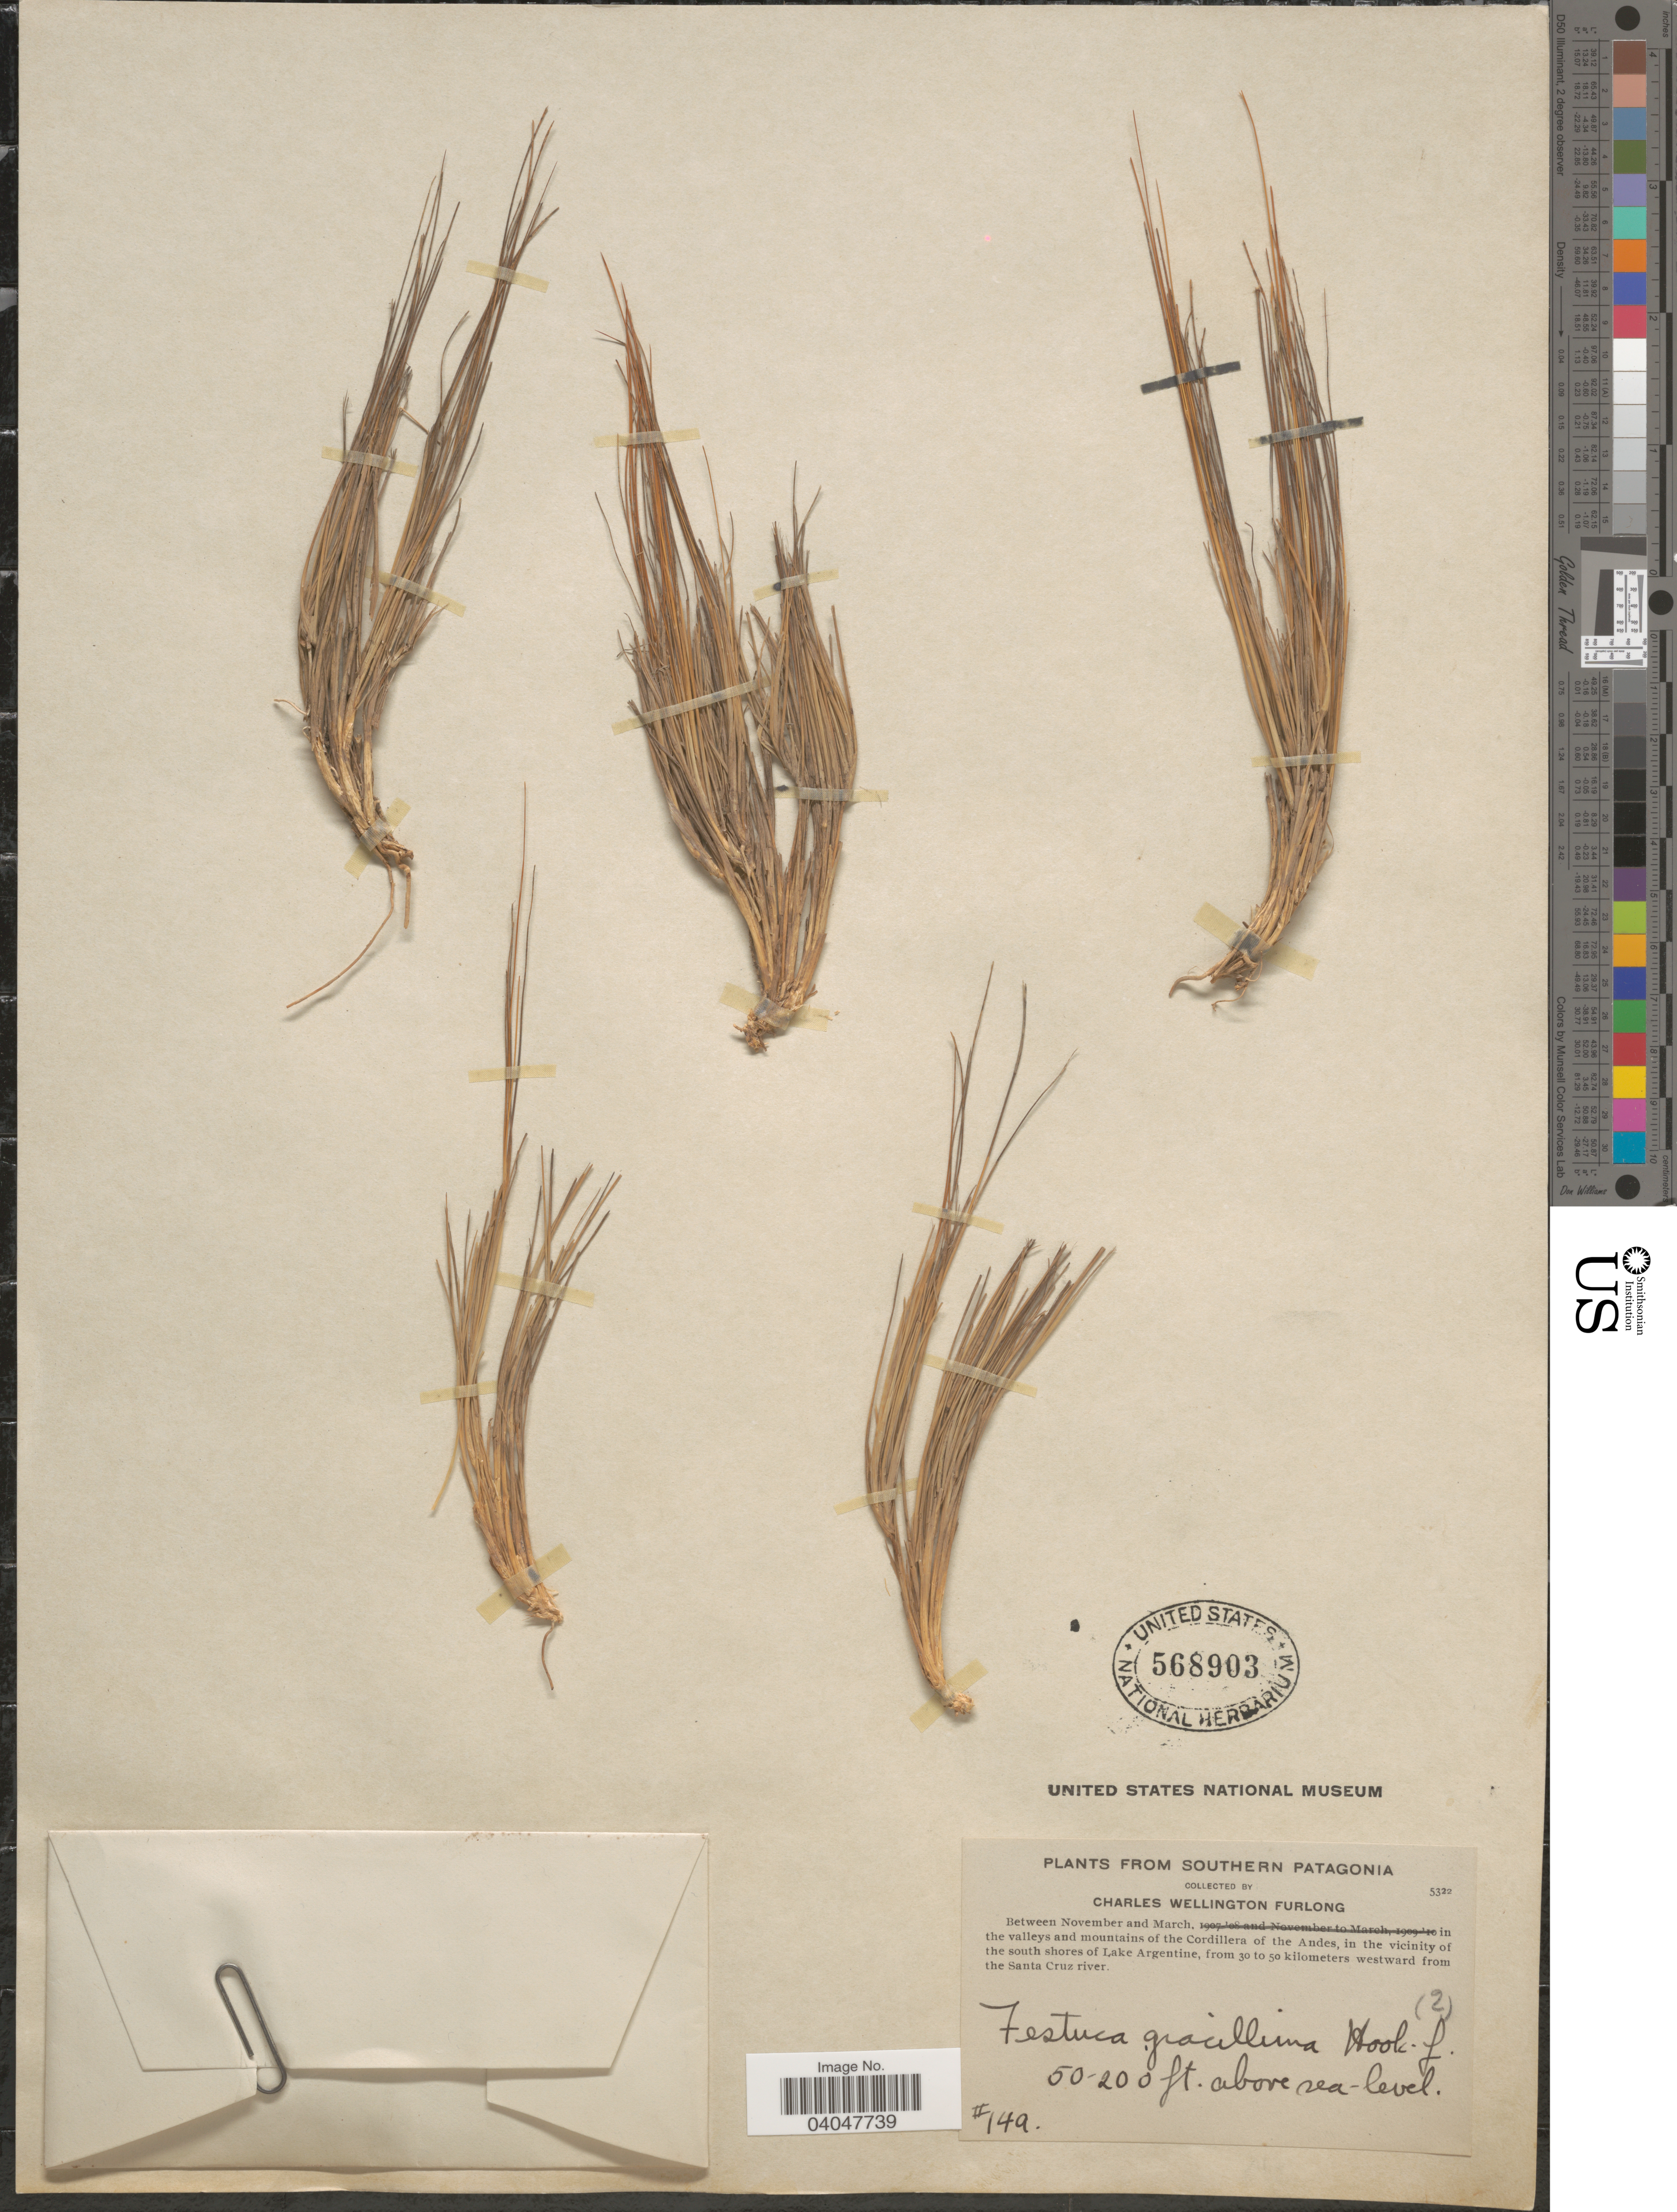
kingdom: Plantae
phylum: Tracheophyta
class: Liliopsida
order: Poales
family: Poaceae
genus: Festuca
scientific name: Festuca gracillima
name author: Hook. f.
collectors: C. Furlong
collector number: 14a*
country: Argentina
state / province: Santa Cruz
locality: In the valleys and mountains of the Cordillera of the Andes, in the vicinity of the south shores of Lake Argentine, from 30 to 50 kilometers westward from the Santa Cruz river.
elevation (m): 15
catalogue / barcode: US 568903